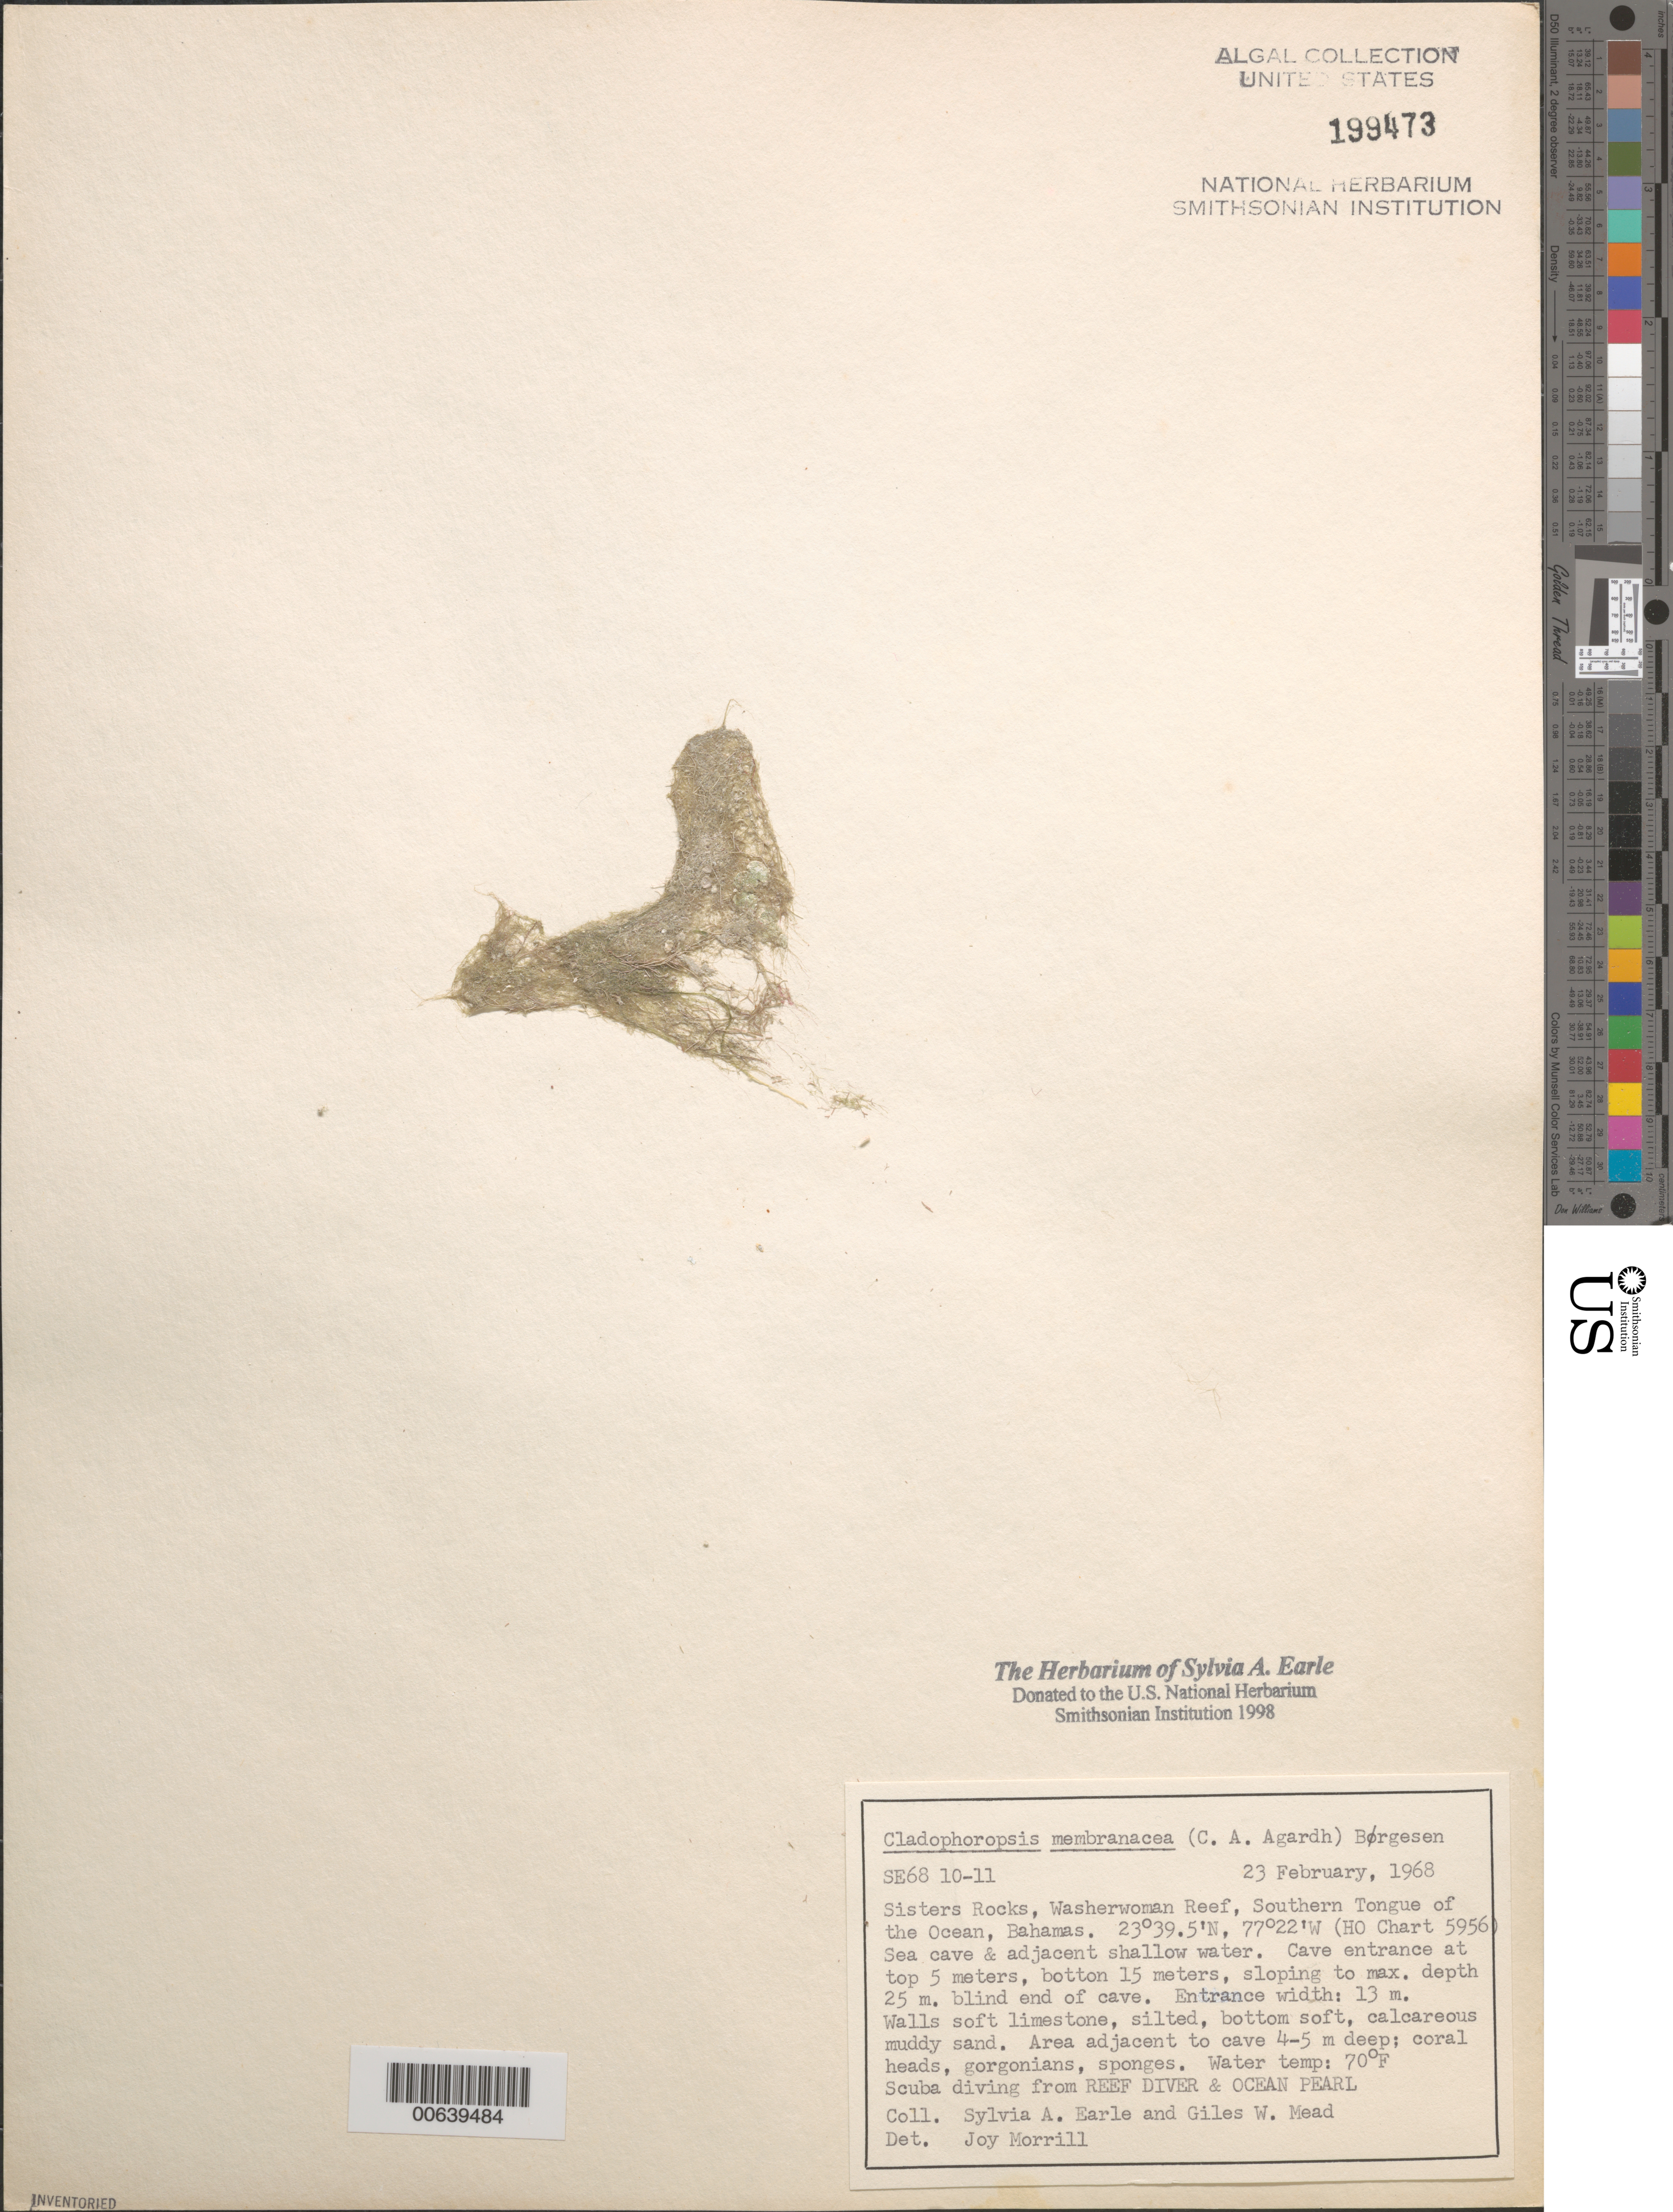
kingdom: Plantae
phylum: Chlorophyta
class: Ulvophyceae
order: Siphonocladales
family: Boodleaceae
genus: Cladophoropsis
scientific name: Cladophoropsis membranacea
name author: (Hofman-Bang) Børgesen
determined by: Morrill, J.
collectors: S. A. Earle & G. W. Mead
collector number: Se 6810-11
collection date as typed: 23 Feb 1968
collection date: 1968-02-23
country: Bahamas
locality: Sisters Rocks, Washerwoman Reef, Southern Tongue of the Ocean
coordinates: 23 39.5' N, 77 22' W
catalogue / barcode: US 199473